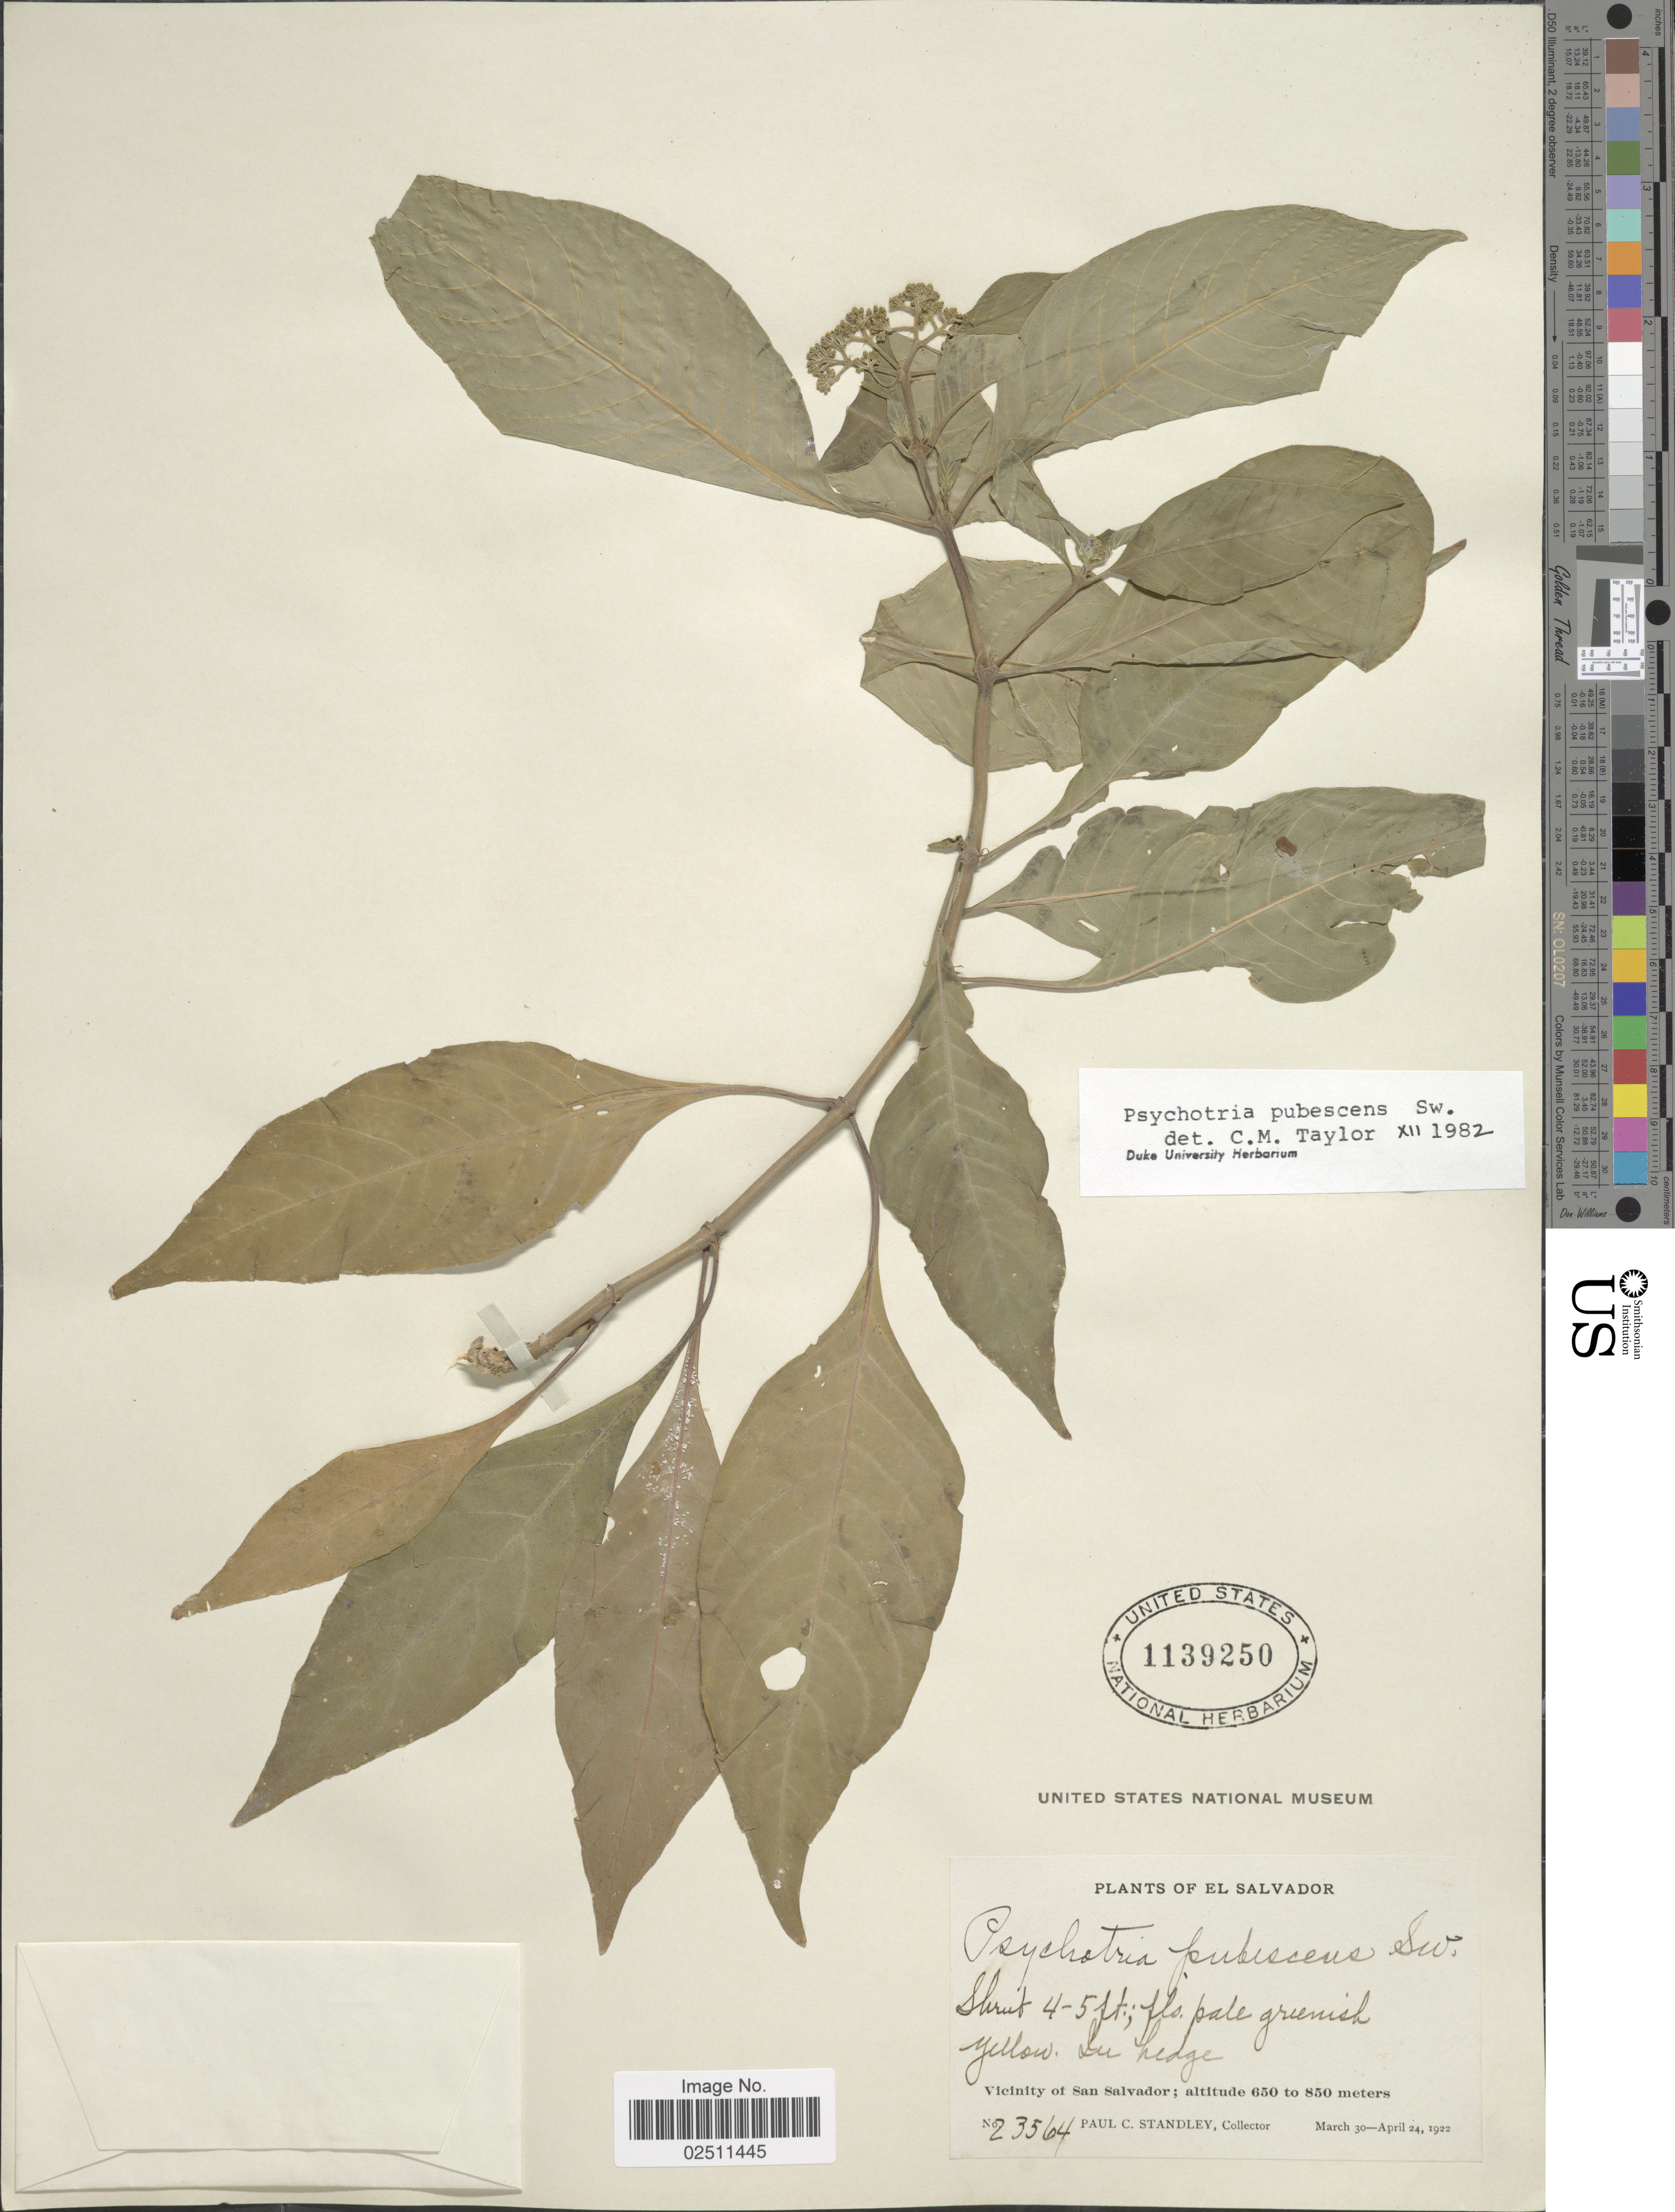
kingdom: Plantae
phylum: Tracheophyta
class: Magnoliopsida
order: Gentianales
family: Rubiaceae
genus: Psychotria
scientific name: Psychotria pubescens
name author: Sw.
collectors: P. C. Standley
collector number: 23564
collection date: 1922-03-30/1922-04-24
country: El Salvador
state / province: San Salvador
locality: Vicinity of San Salvador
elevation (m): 650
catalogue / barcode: US 1139250